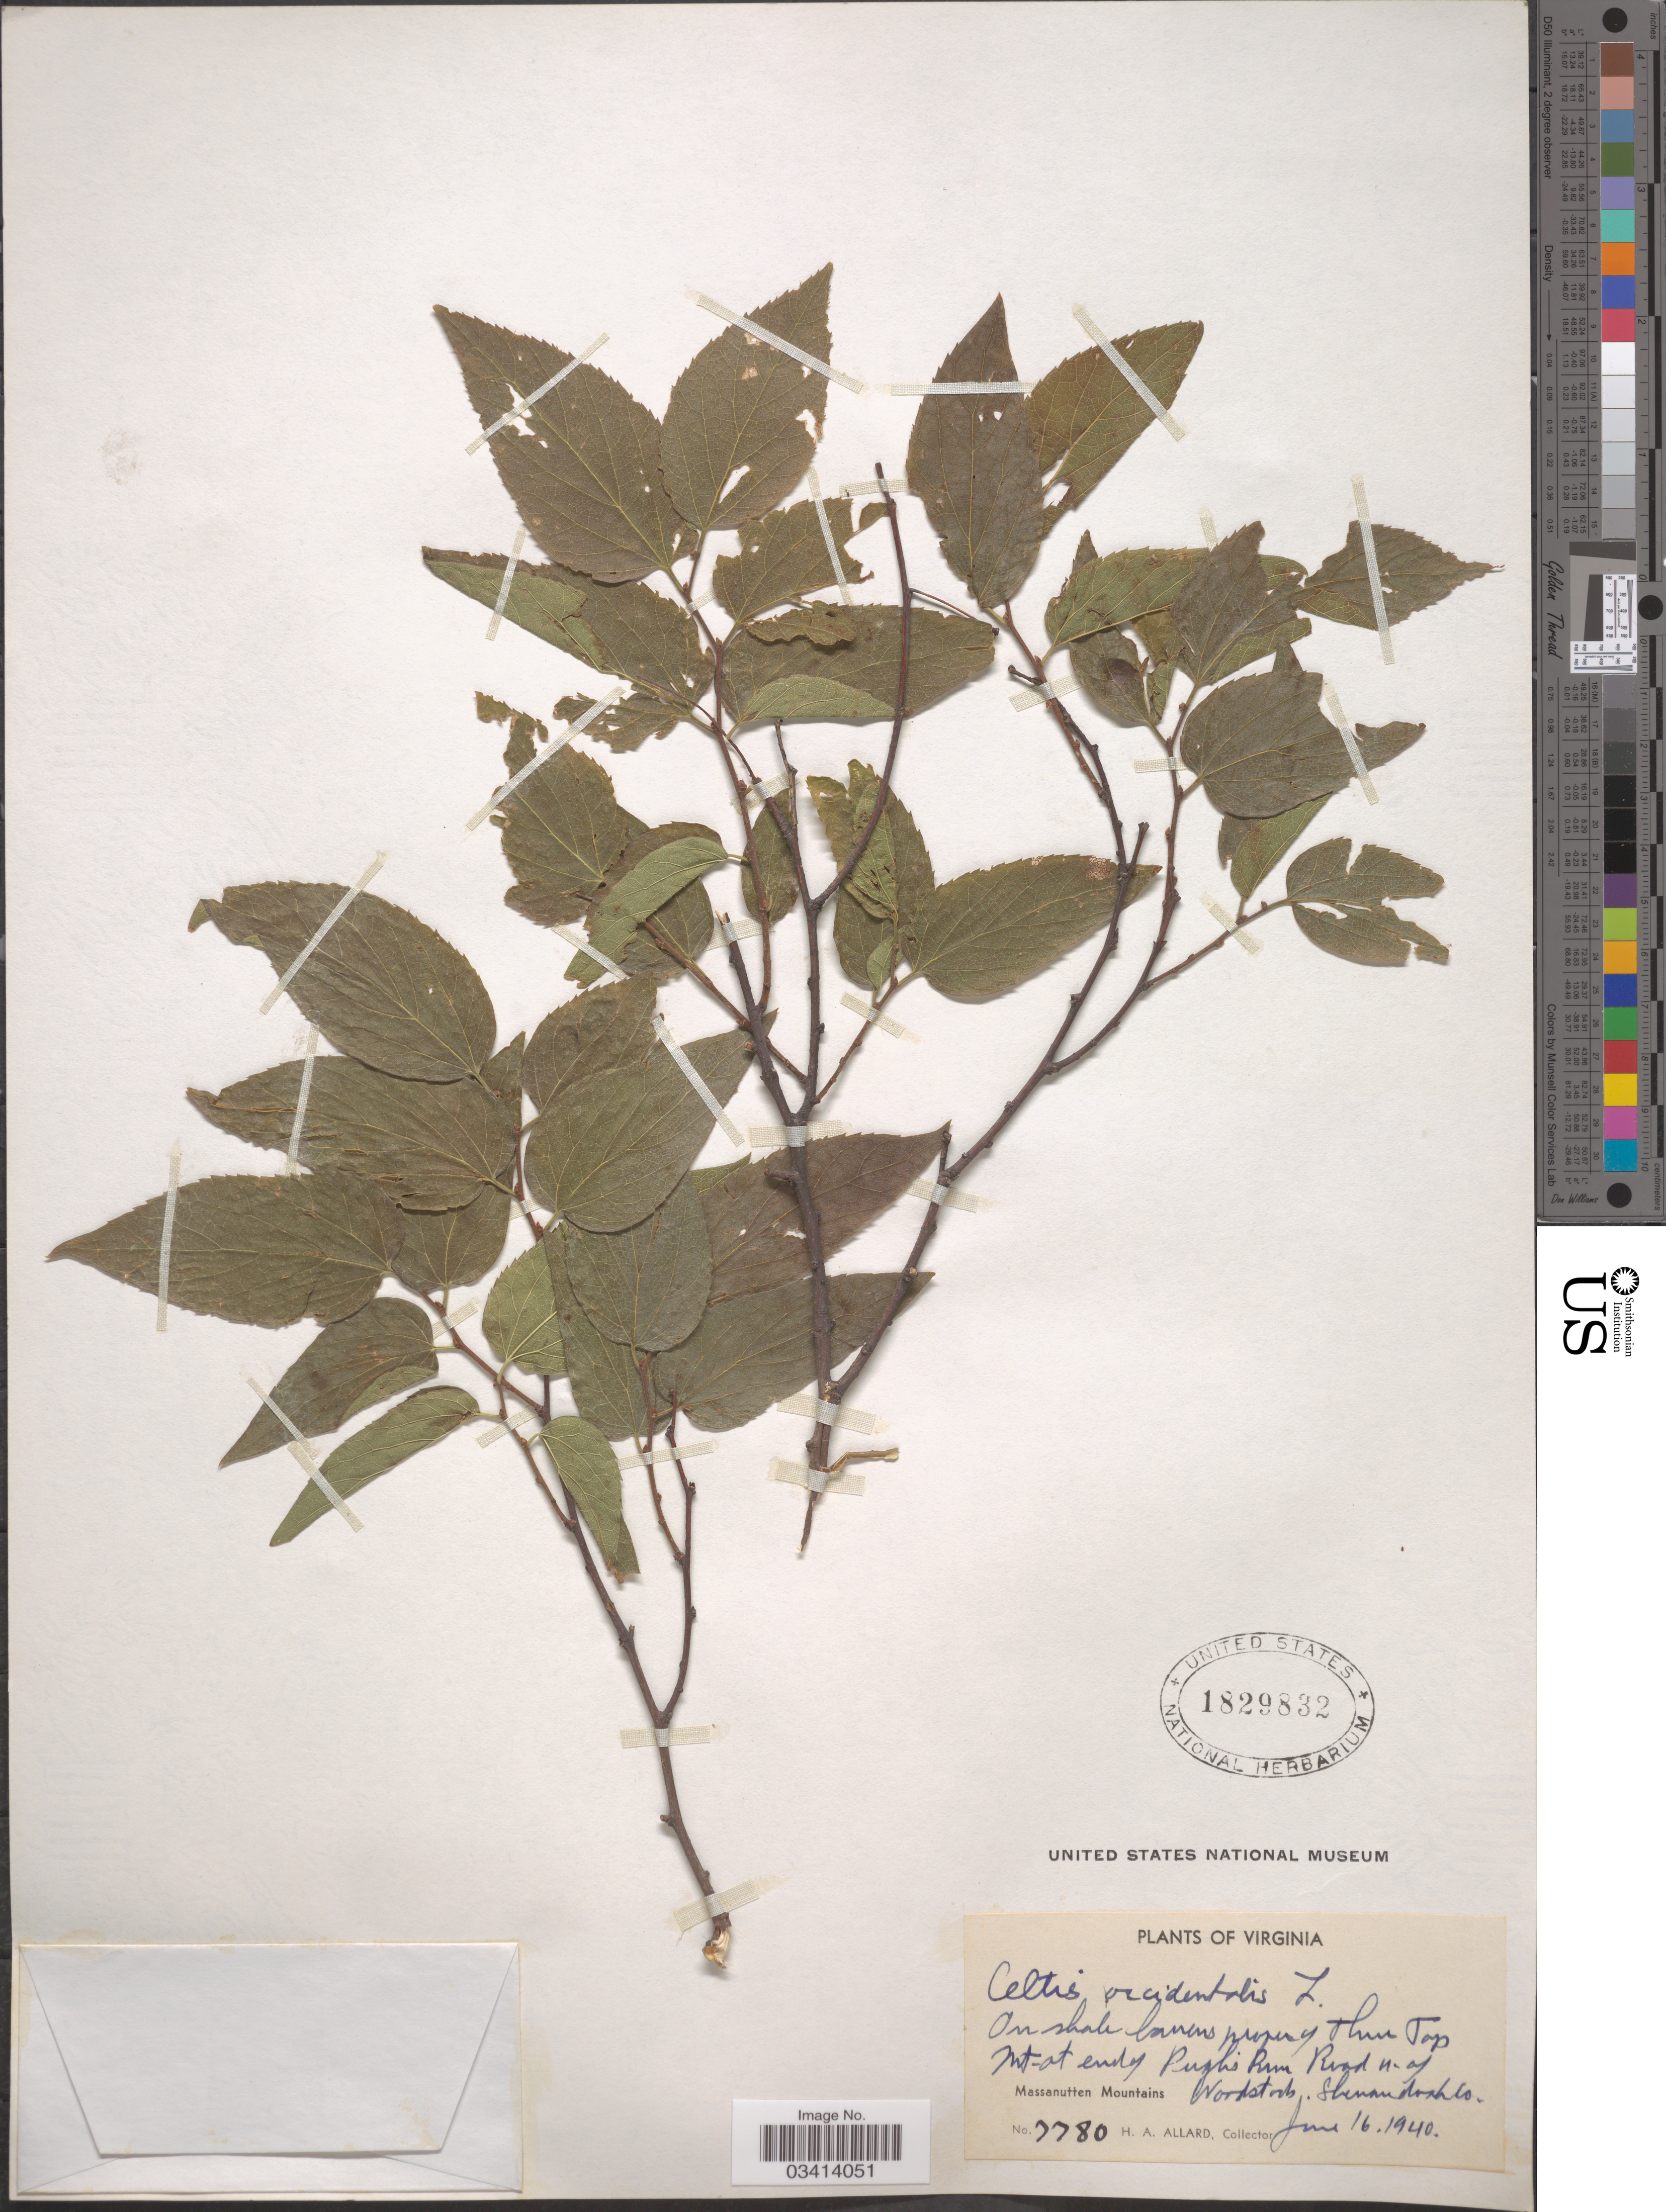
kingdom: Plantae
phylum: Tracheophyta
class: Magnoliopsida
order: Rosales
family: Cannabaceae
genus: Celtis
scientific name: Celtis occidentalis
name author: L.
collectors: H. A. Allard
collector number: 7780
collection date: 1940-06-16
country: United States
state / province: Virginia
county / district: Shenandoah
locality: On shale barrens proper of Thre Top Mt. at end of Pugh's Run Road N. of Woodstock Shenandoah Co. Massanutten Mountains.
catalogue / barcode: US 1829832